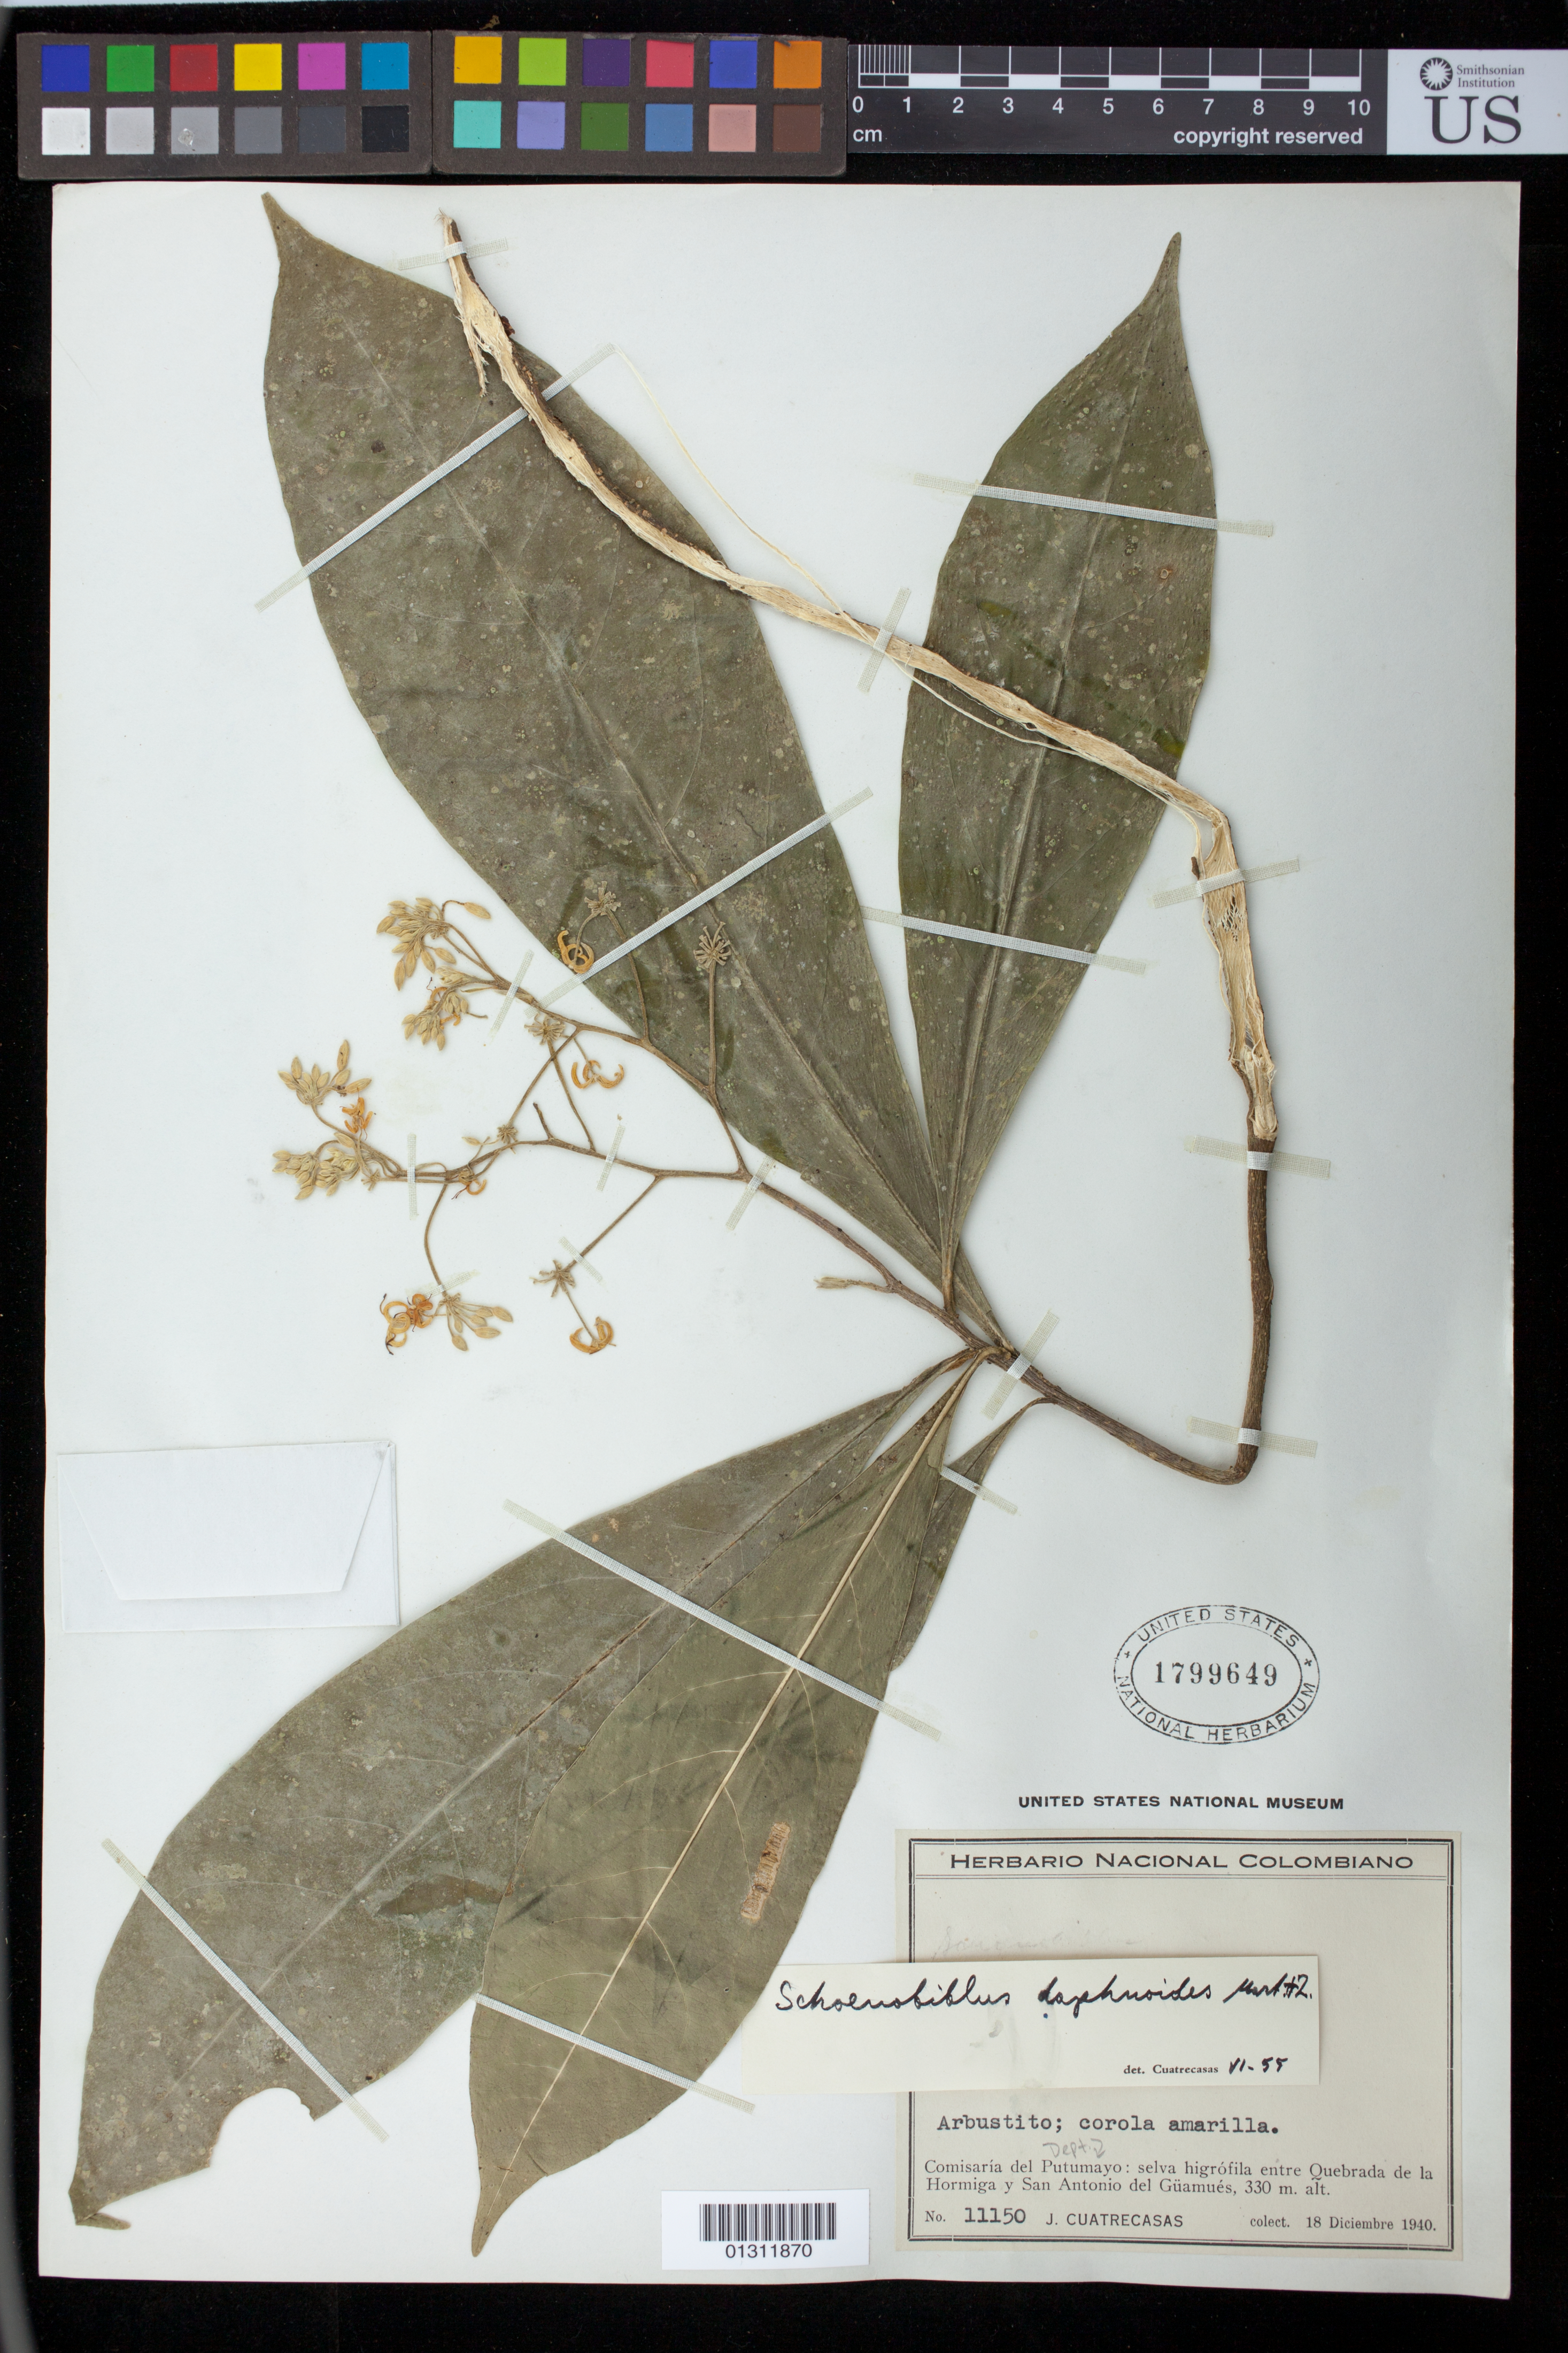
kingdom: Plantae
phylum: Tracheophyta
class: Magnoliopsida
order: Malvales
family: Thymelaeaceae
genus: Schoenobiblus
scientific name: Schoenobiblus daphnoides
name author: Mart.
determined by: Cuatrecasas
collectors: J. Cuatrecasas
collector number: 11150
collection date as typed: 18 Dec 1940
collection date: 1940-12-18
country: Colombia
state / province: Putumayo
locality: Selva Higrofila entre Quebradade La Hormiga y San Antonia del Guamues.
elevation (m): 330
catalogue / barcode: US 1799649